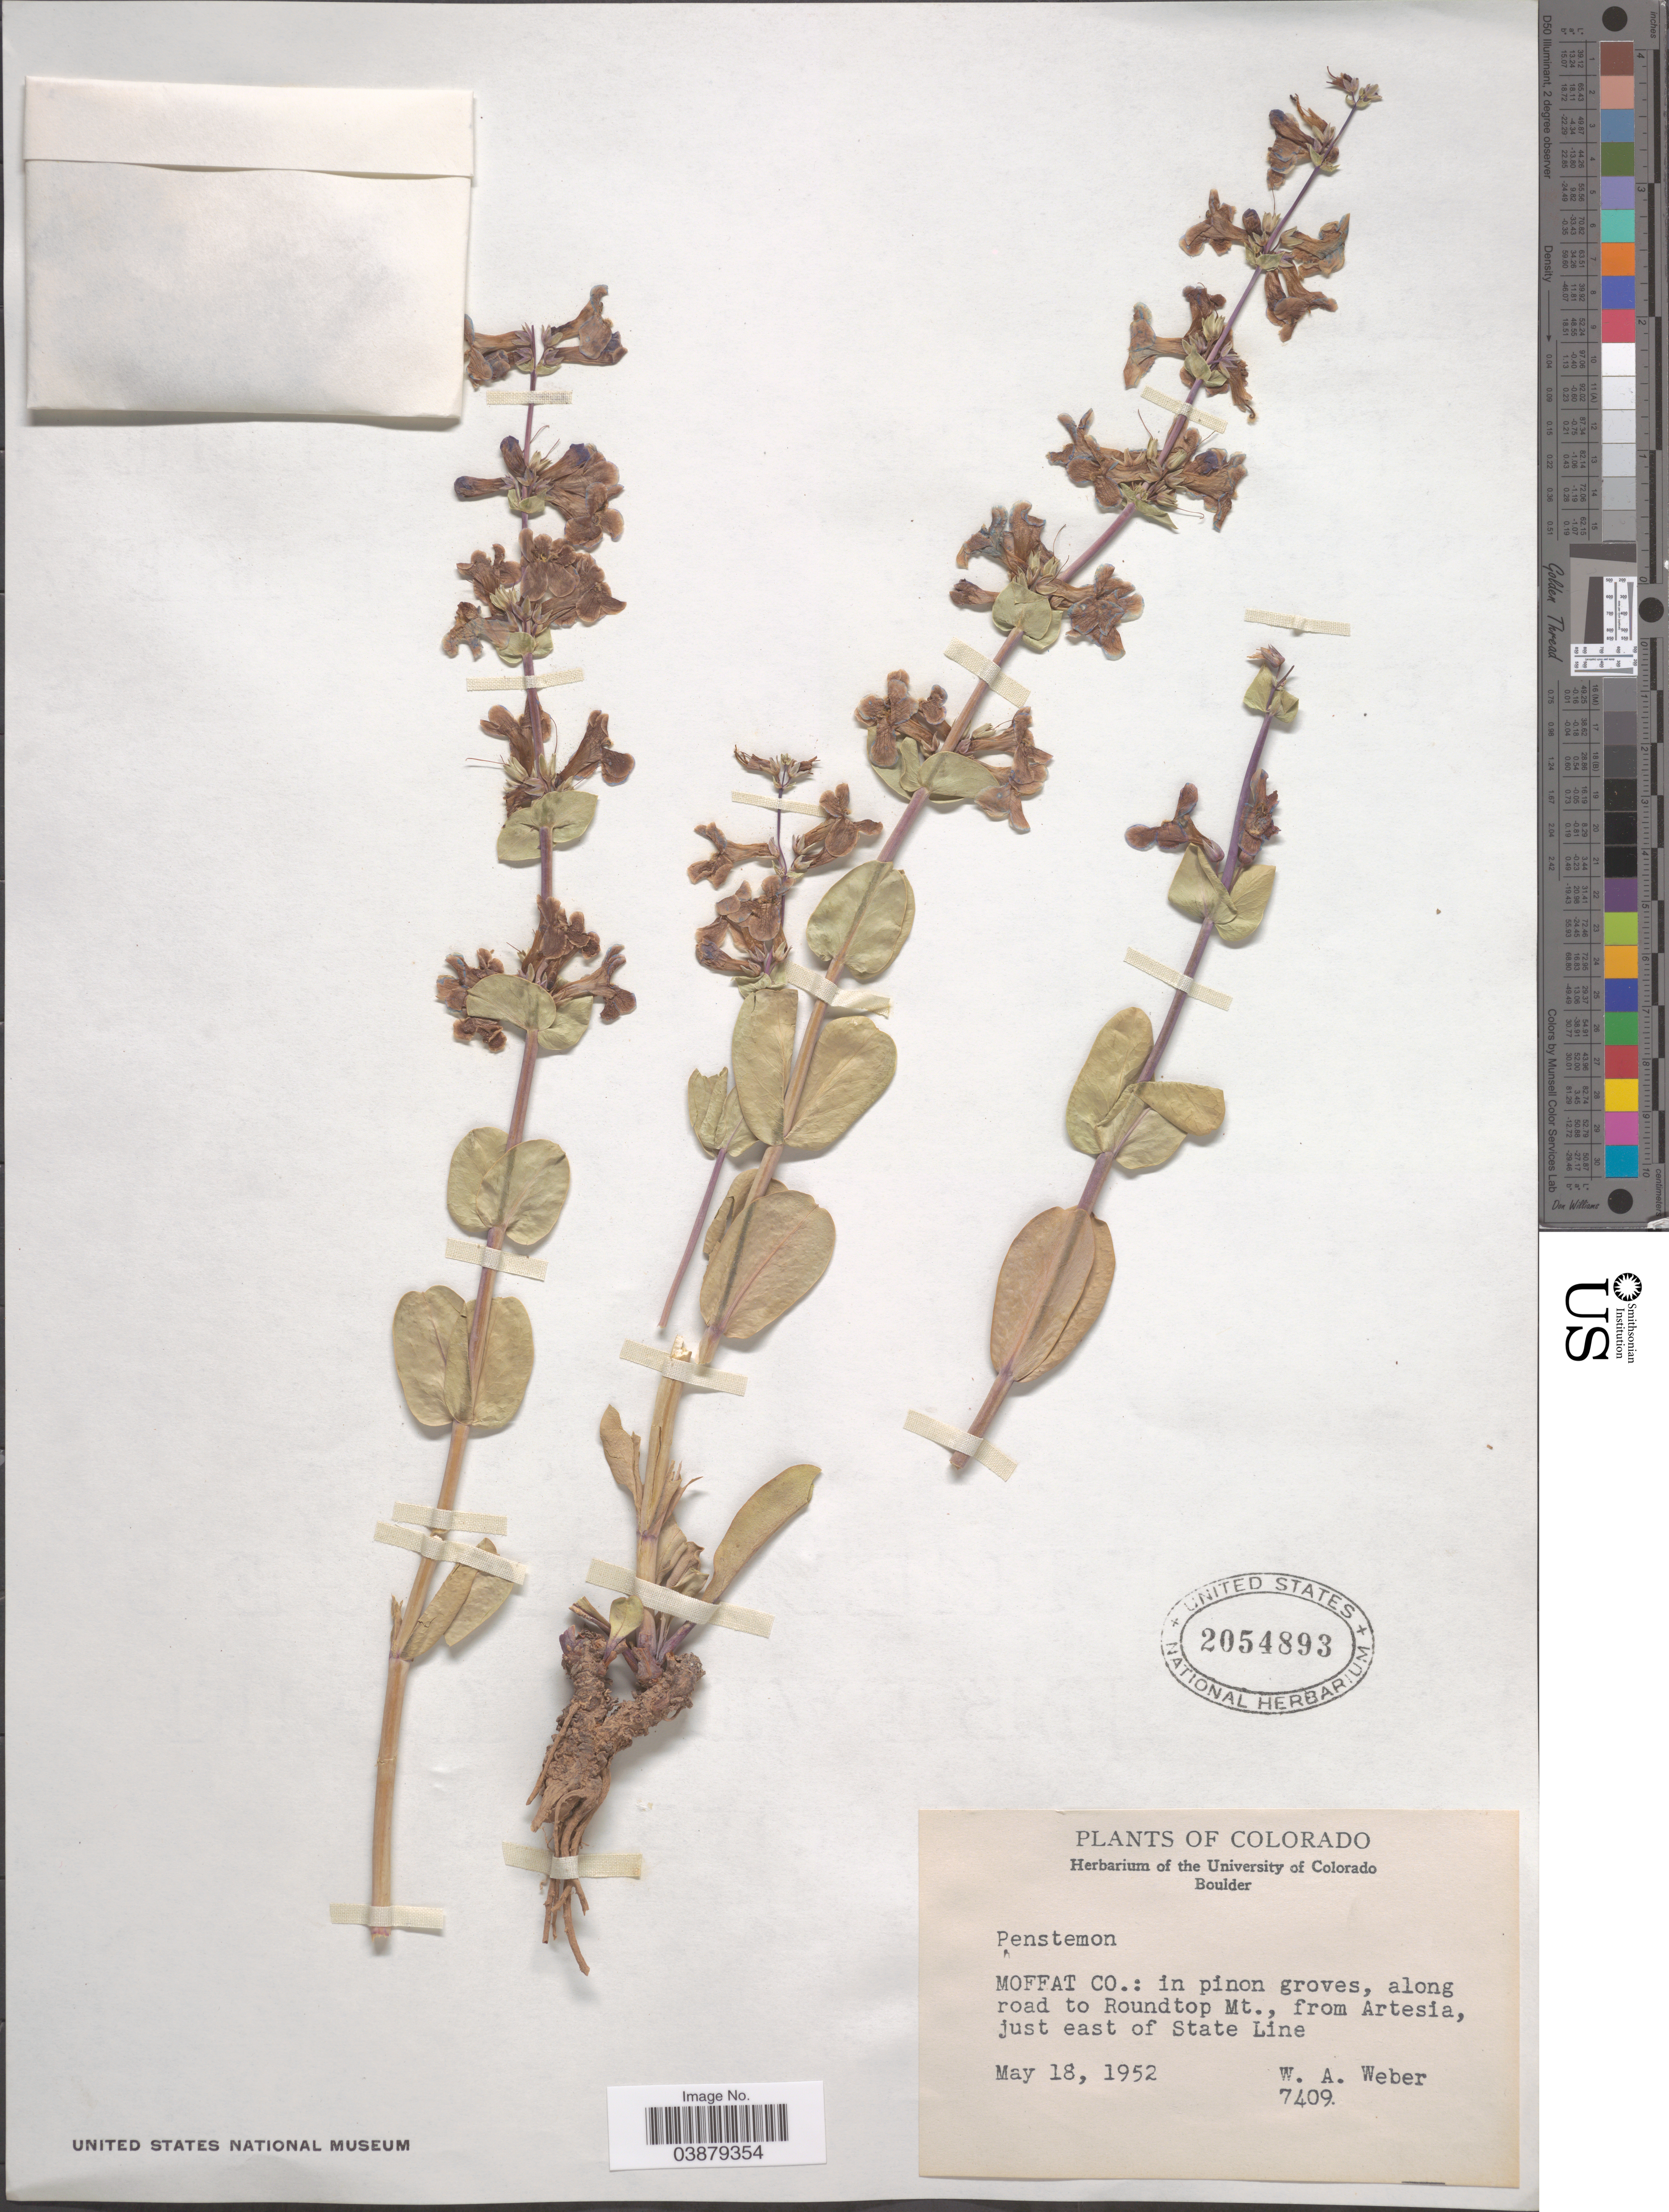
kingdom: Plantae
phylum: Tracheophyta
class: Magnoliopsida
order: Lamiales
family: Plantaginaceae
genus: Penstemon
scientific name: Penstemon sp.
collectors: W. A. Weber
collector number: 7409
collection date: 1952-05-18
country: United States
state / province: Colorado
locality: Moffat Co.: in pinon groves, along road to Roundtop Mt., from Artesia, just east of State Line.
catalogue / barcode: US 2054893